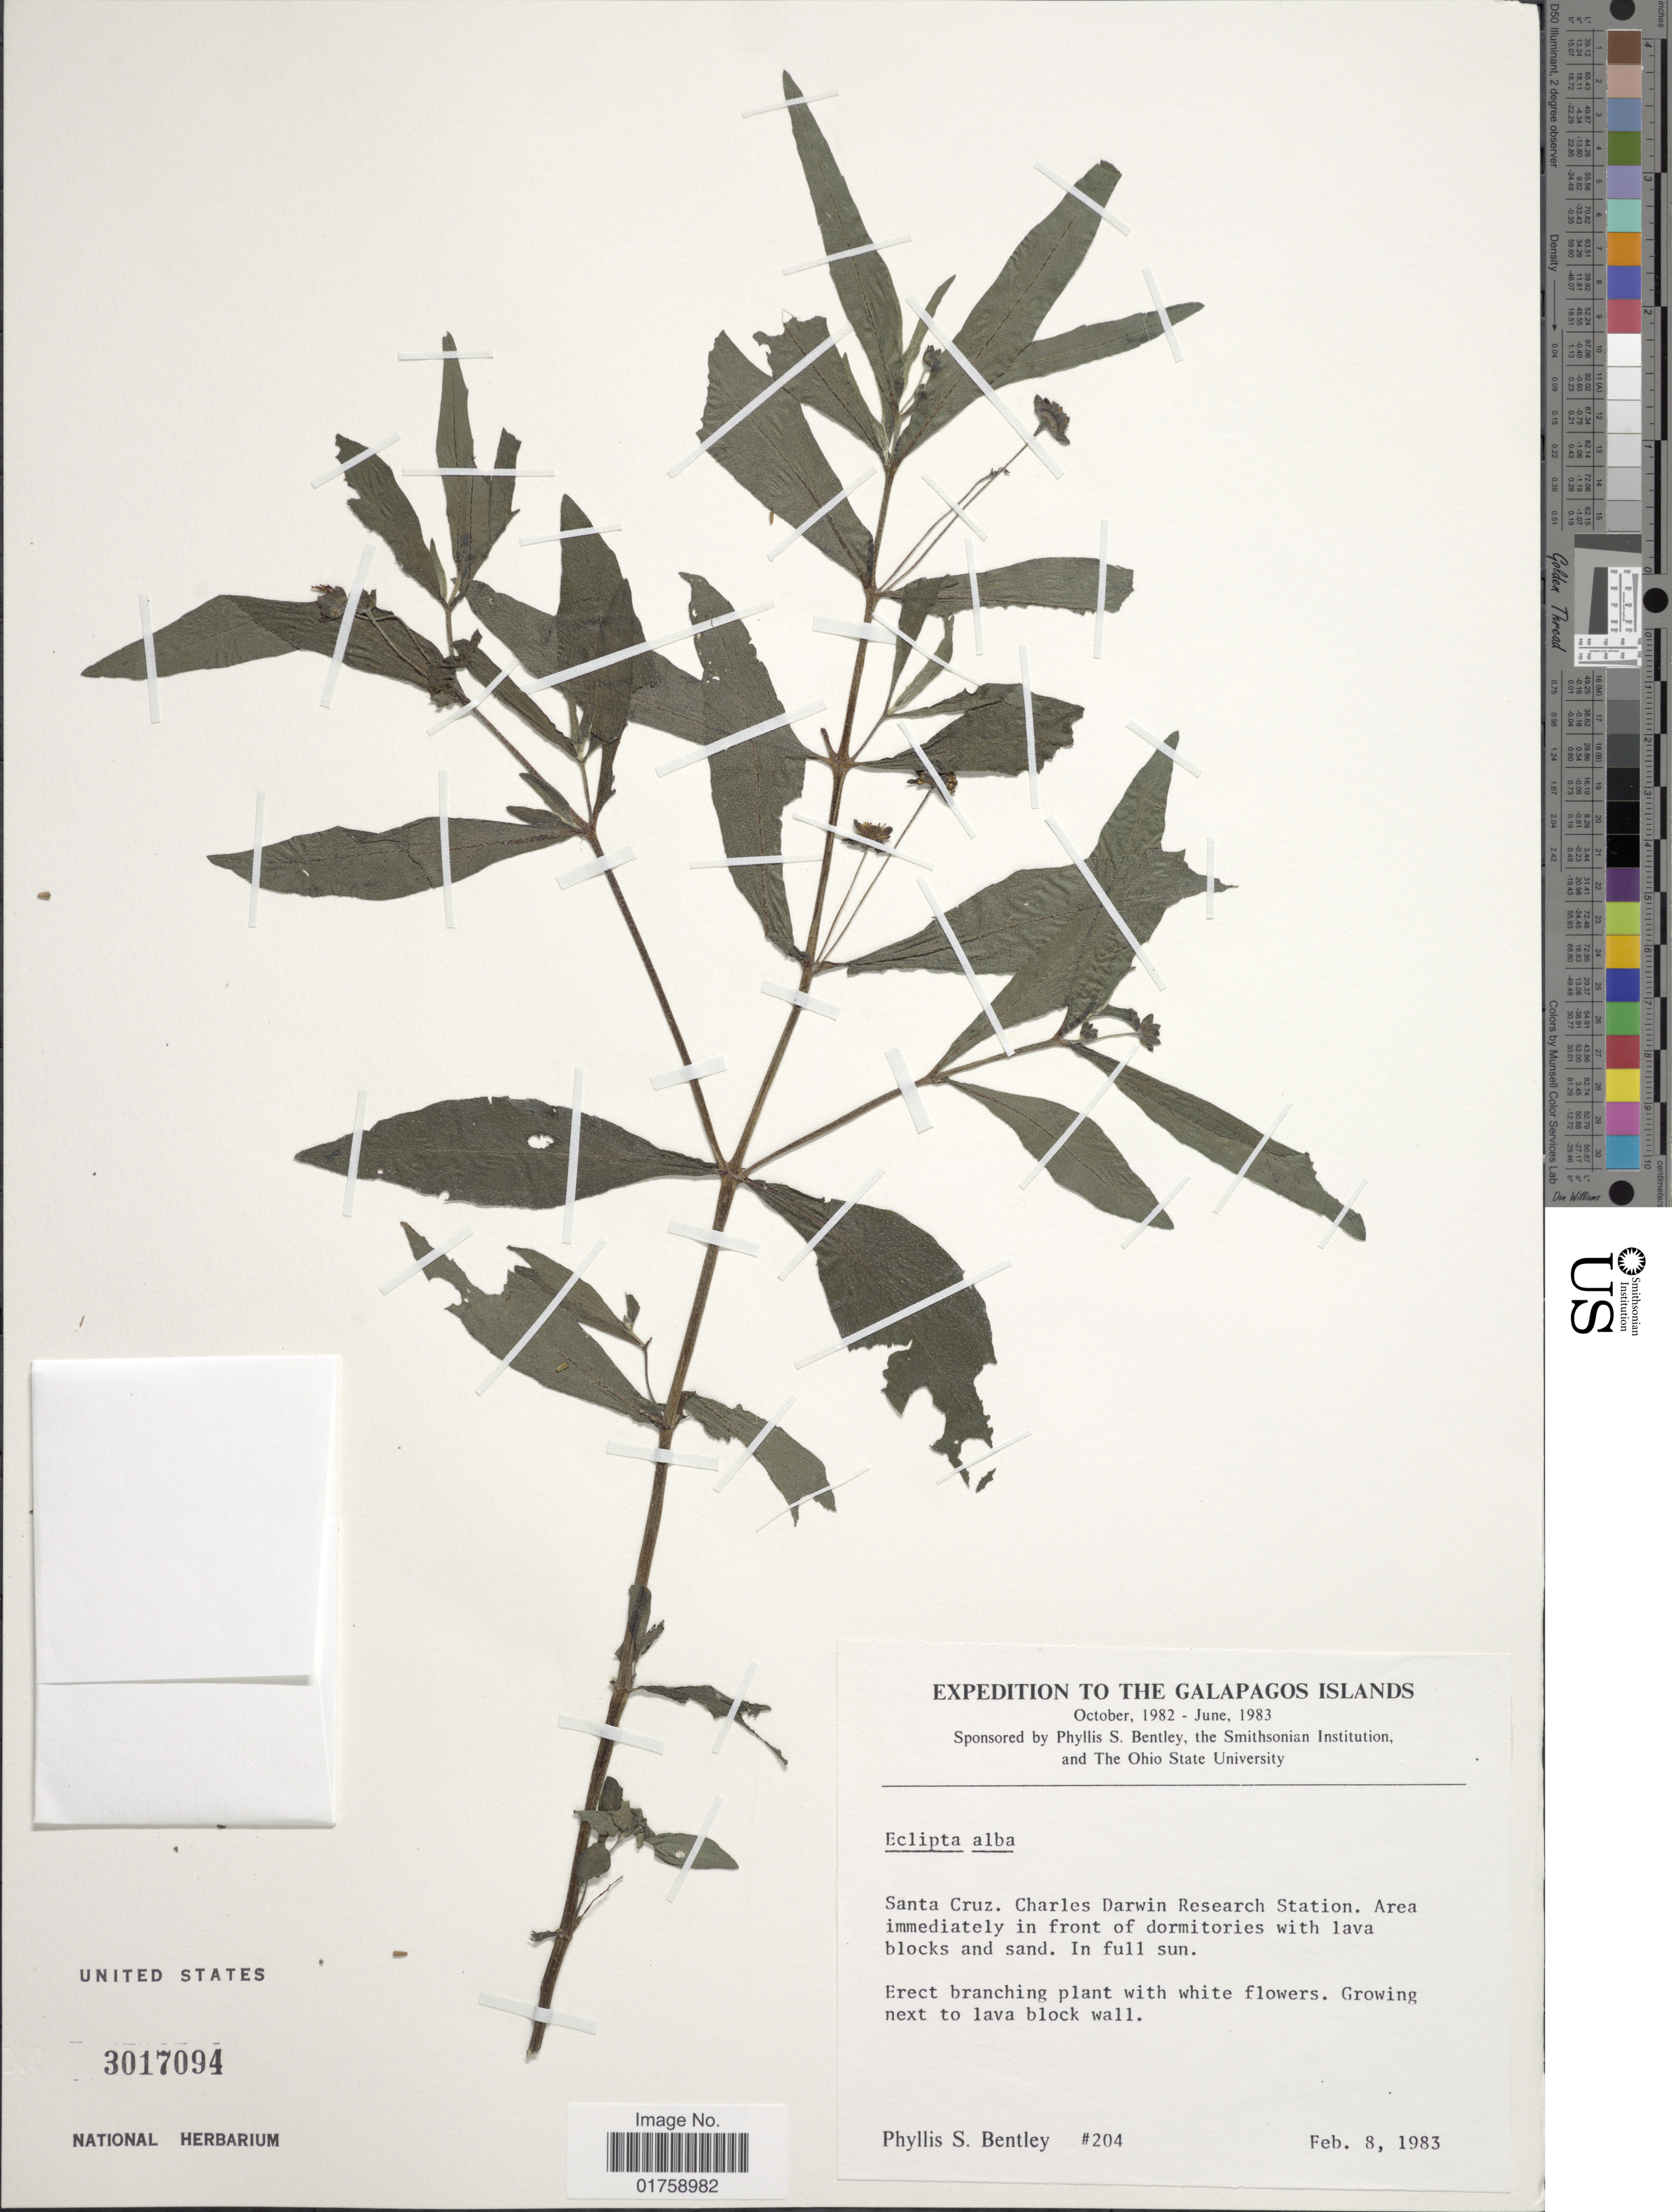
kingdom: Plantae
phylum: Tracheophyta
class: Magnoliopsida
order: Asterales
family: Asteraceae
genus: Eclipta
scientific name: Eclipta prostrata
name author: (L.) L.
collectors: P. S. Bentley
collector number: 204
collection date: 1983-02-08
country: Ecuador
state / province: Colón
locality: The Galapagos Islands. Santa Cruz. Charles Darwin Research Station. Area immediately in front of dormitories with lava blovks and sand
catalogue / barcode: US 3017094